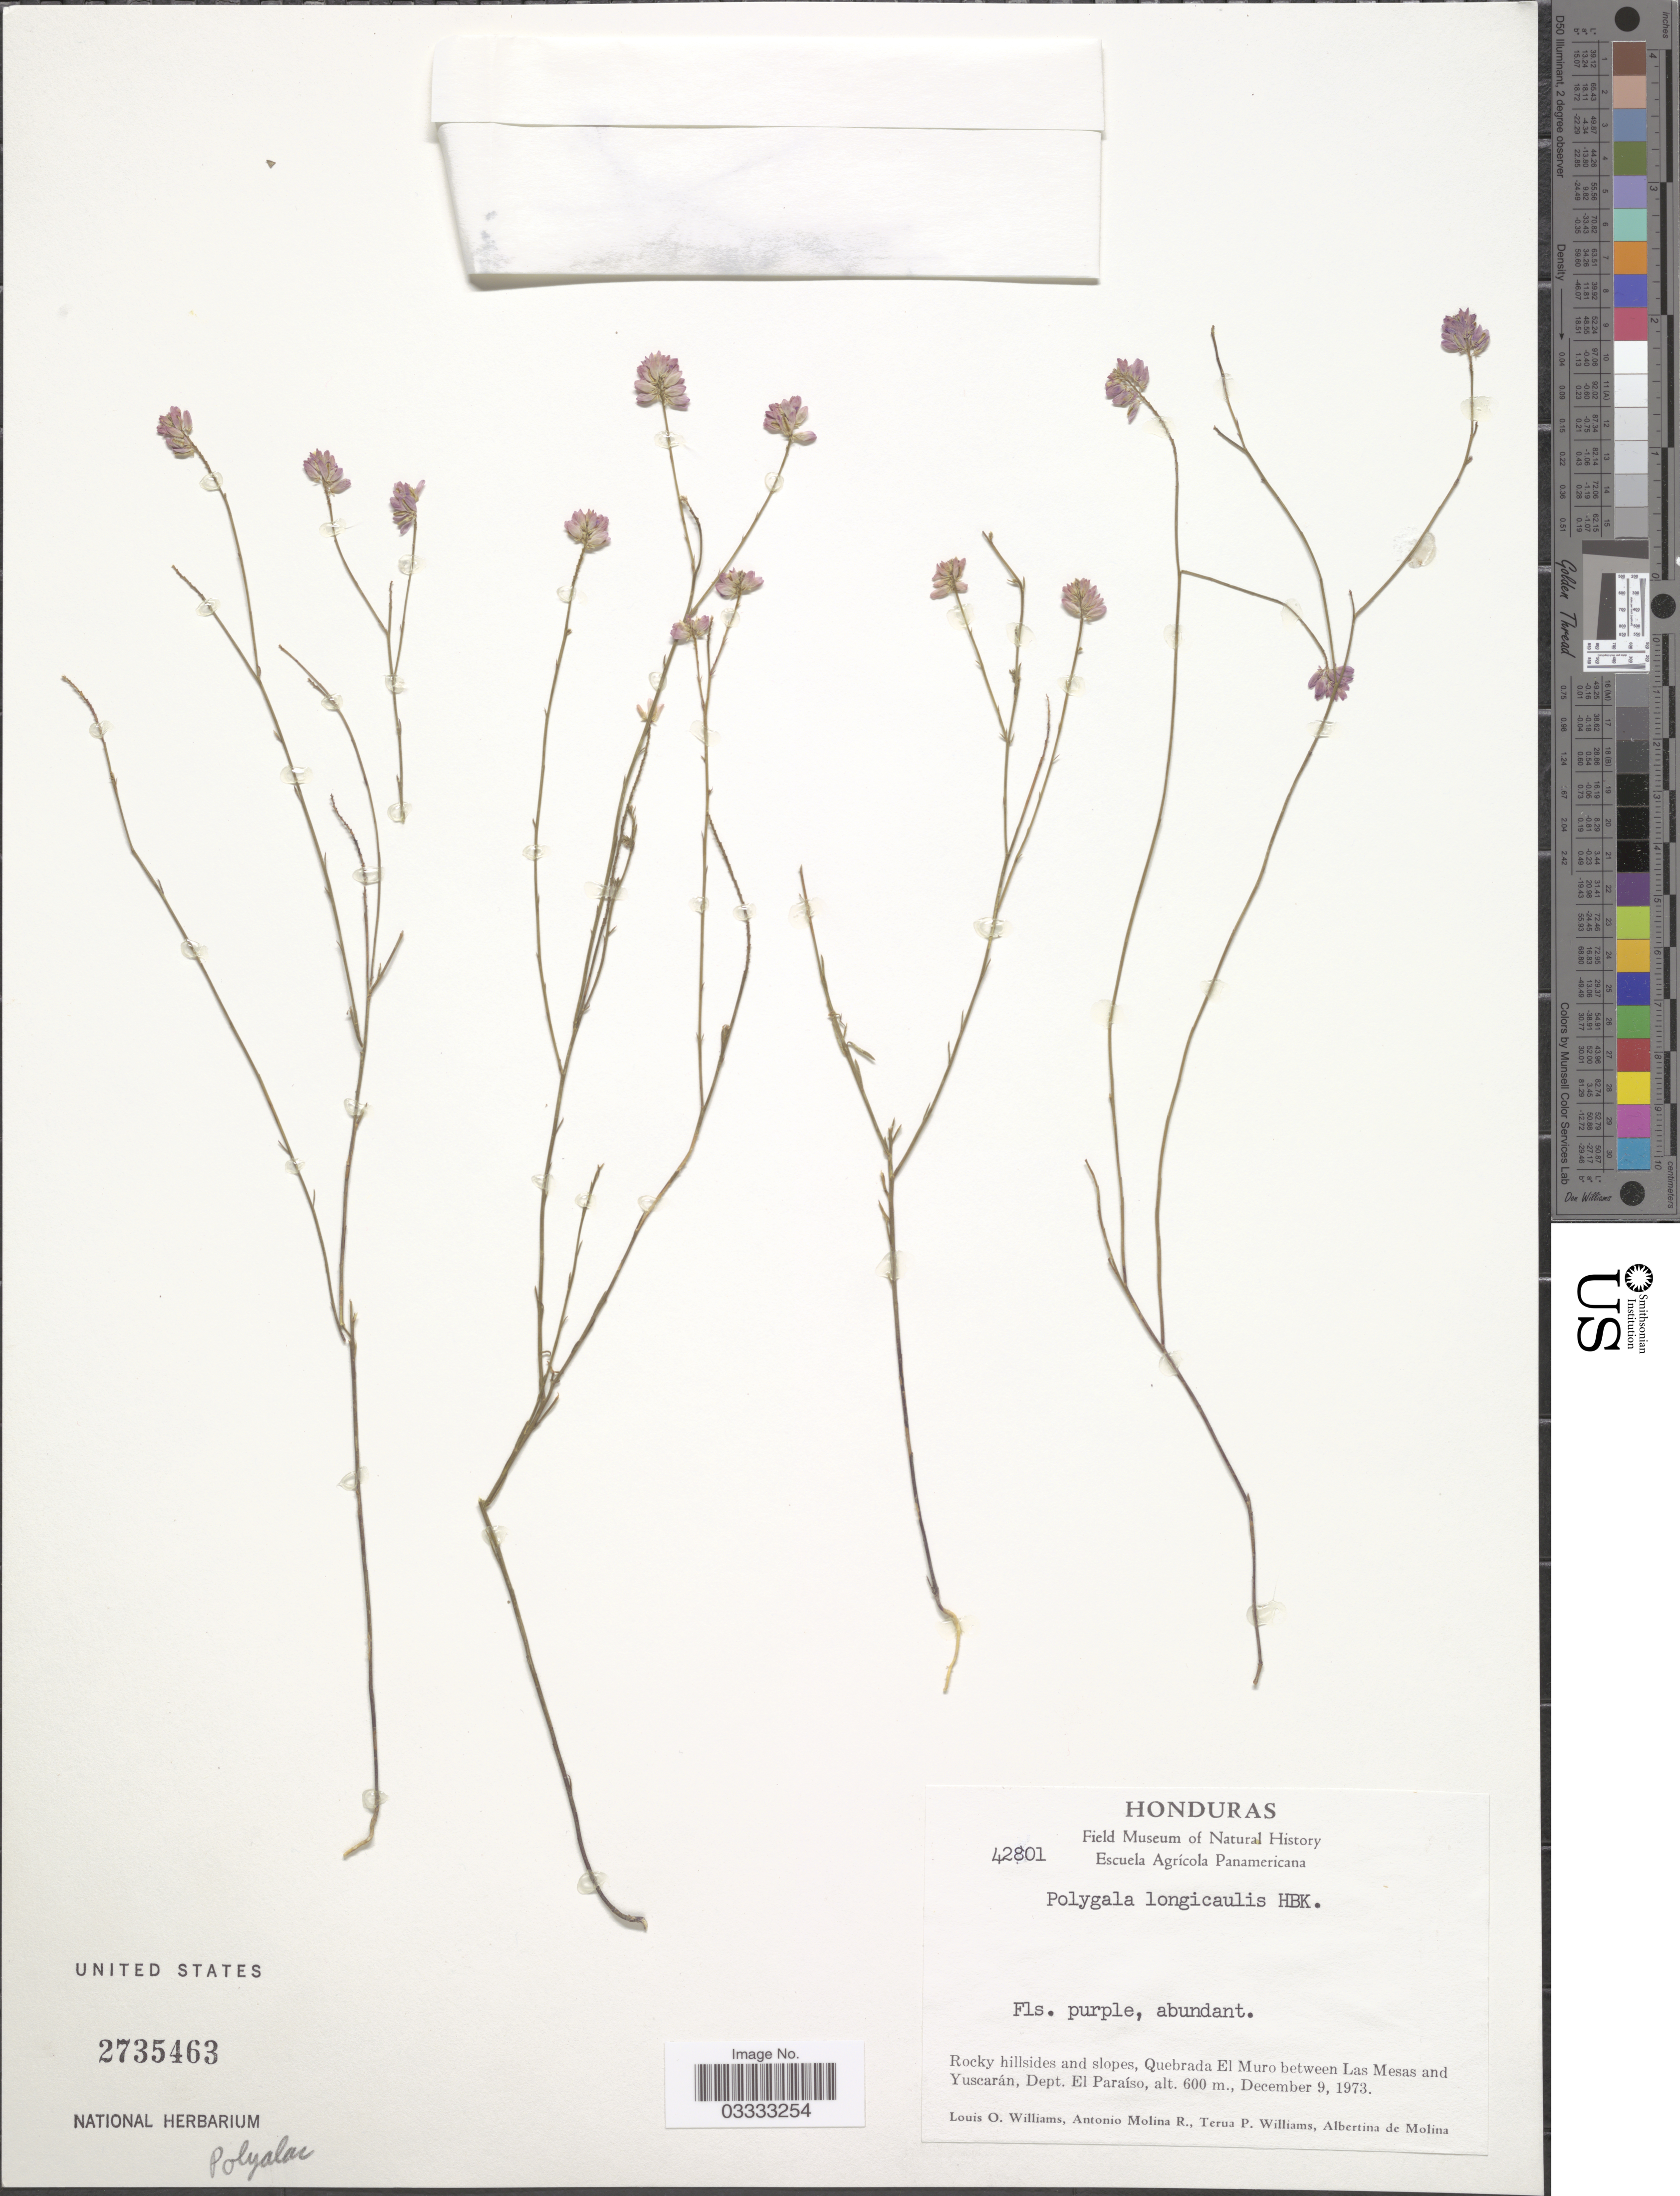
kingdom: Plantae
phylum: Tracheophyta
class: Magnoliopsida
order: Fabales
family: Polygalaceae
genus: Polygala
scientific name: Polygala variabilis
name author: Kunth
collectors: L. O. Williams, A. Molina R., T. P. Williams & A. R. Molina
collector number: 42801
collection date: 1973-12-09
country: Honduras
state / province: El Paraíso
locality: Rocky hillsides and slopes, Quebrada El Muro between Las Mesas and Yuscarán, Dept. El Paraíso.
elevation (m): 600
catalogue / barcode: US 2735463